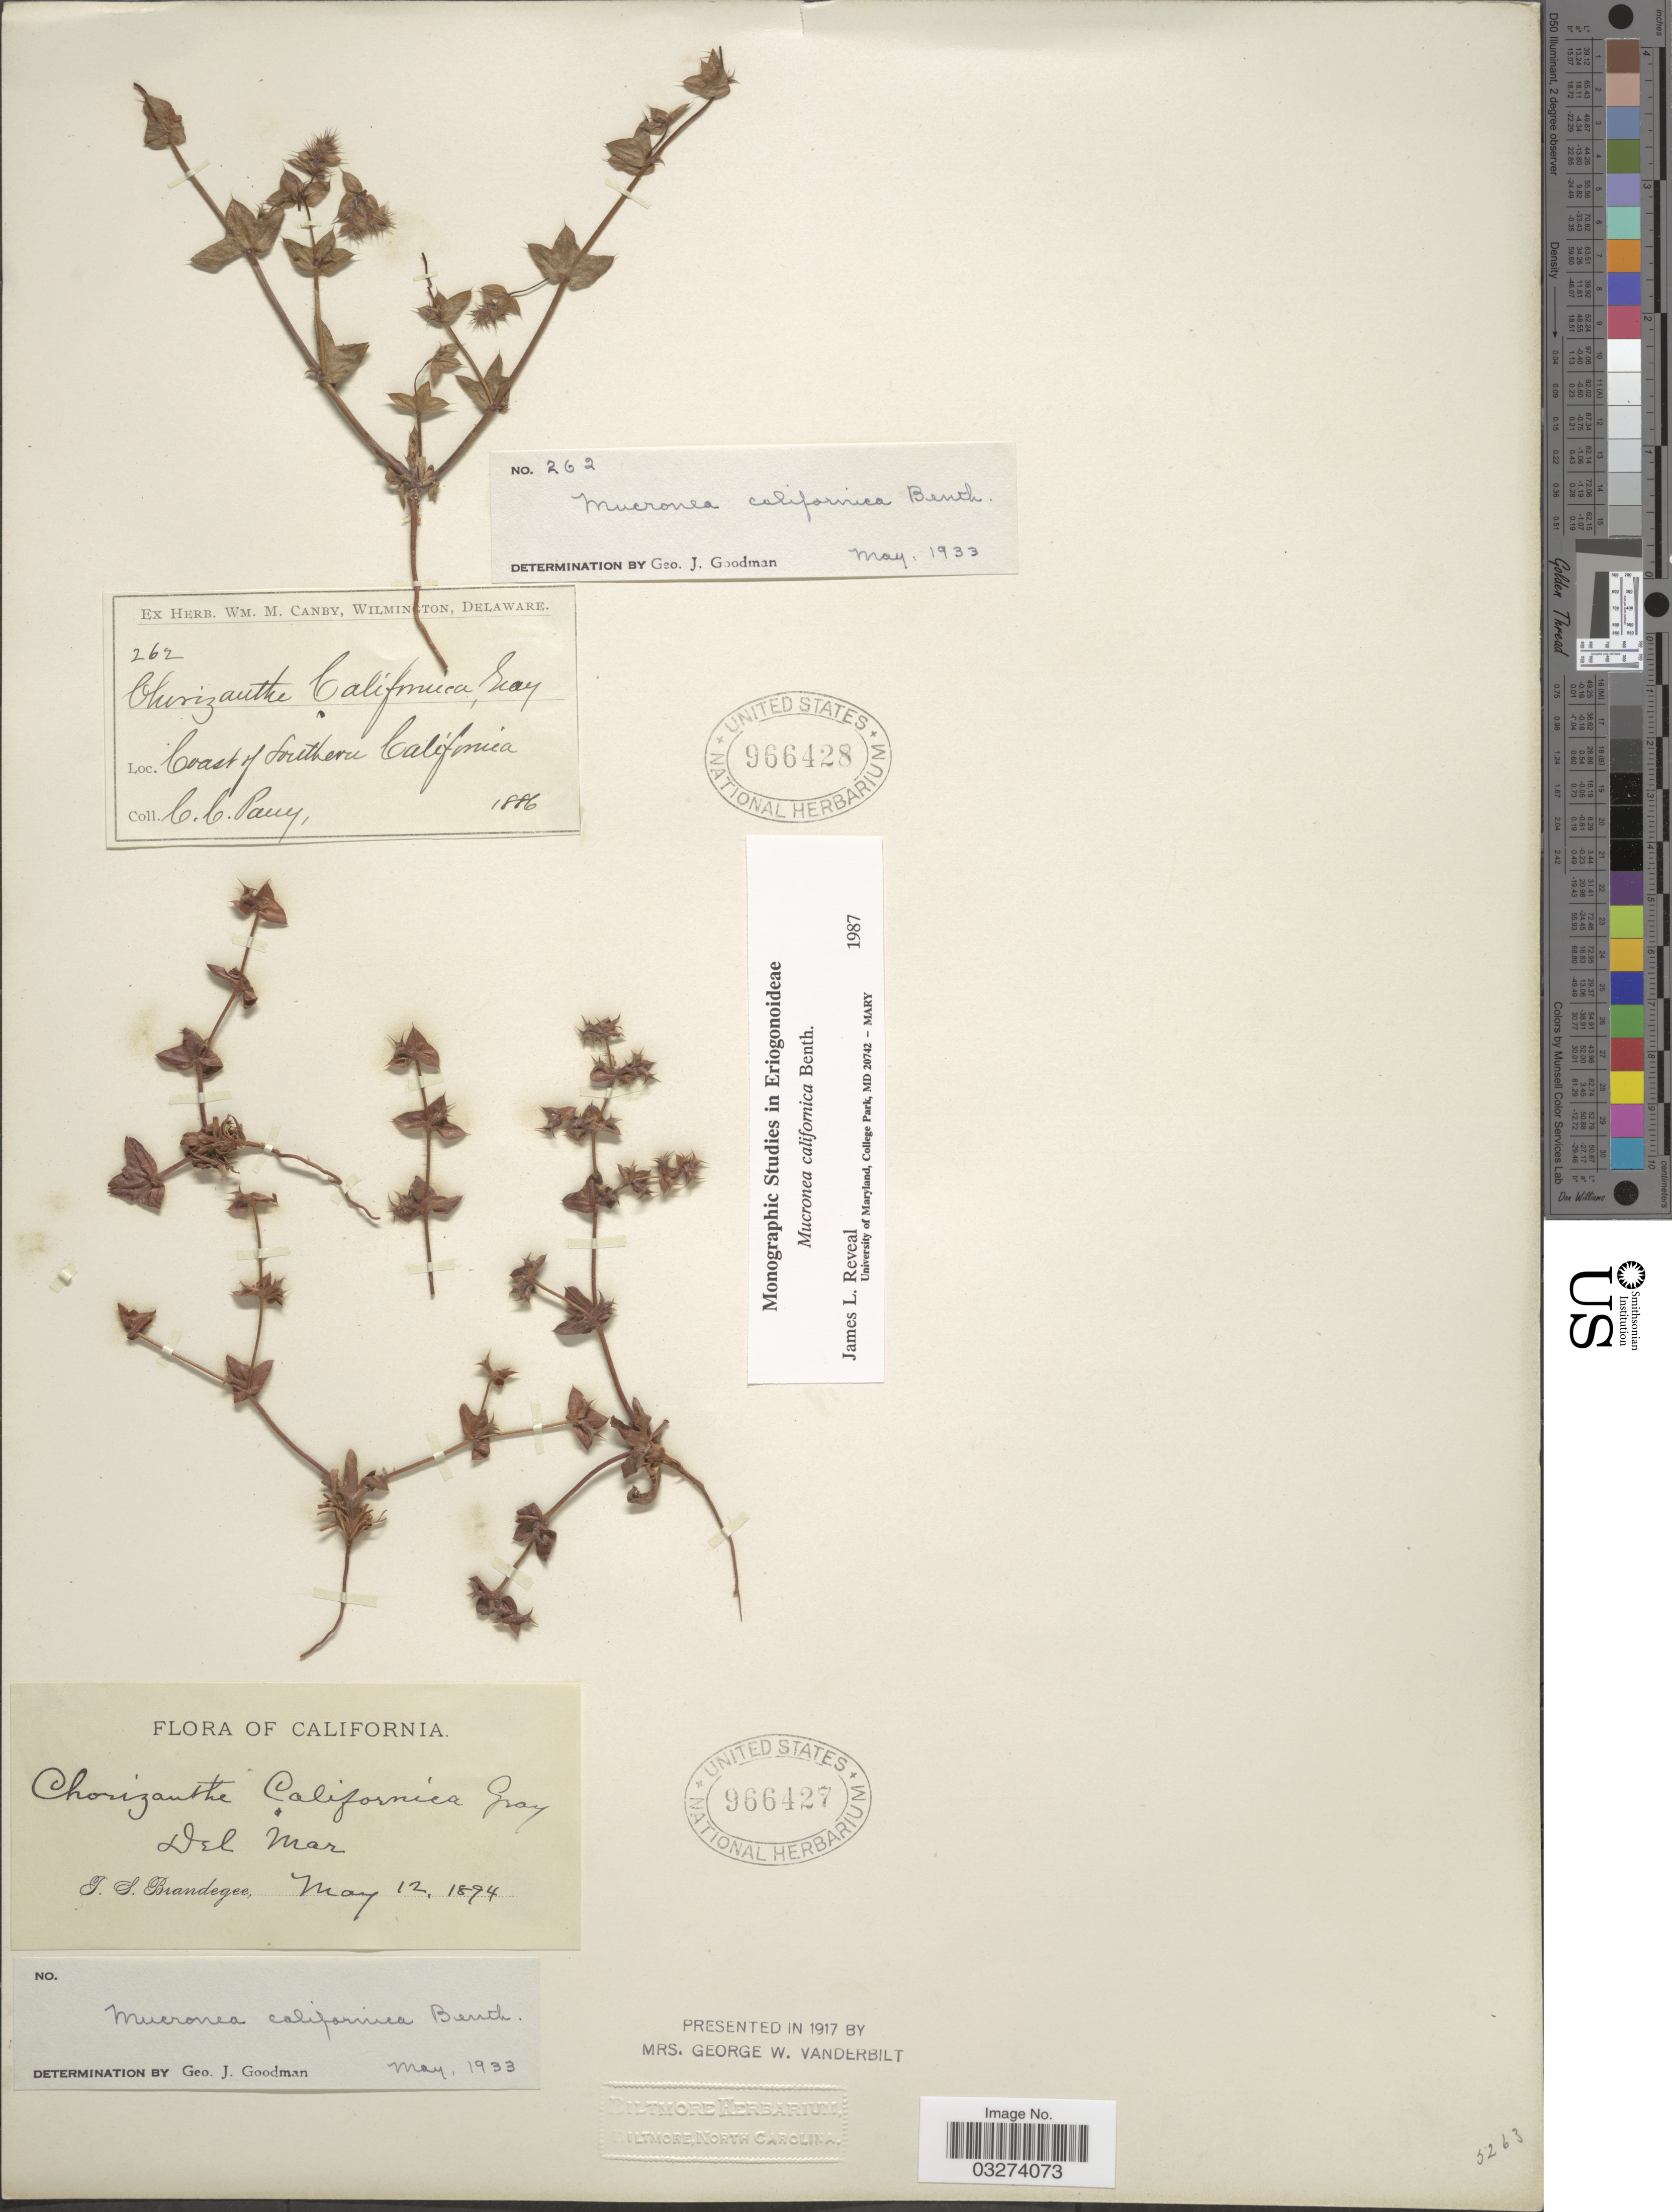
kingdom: Plantae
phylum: Tracheophyta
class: Magnoliopsida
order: Caryophyllales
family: Polygonaceae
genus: Mucronea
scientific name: Mucronea californica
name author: Benth.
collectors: T. S. Brandegee (herbarium)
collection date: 1894-05-12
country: United States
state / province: California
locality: Del Mar.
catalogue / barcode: US 966427